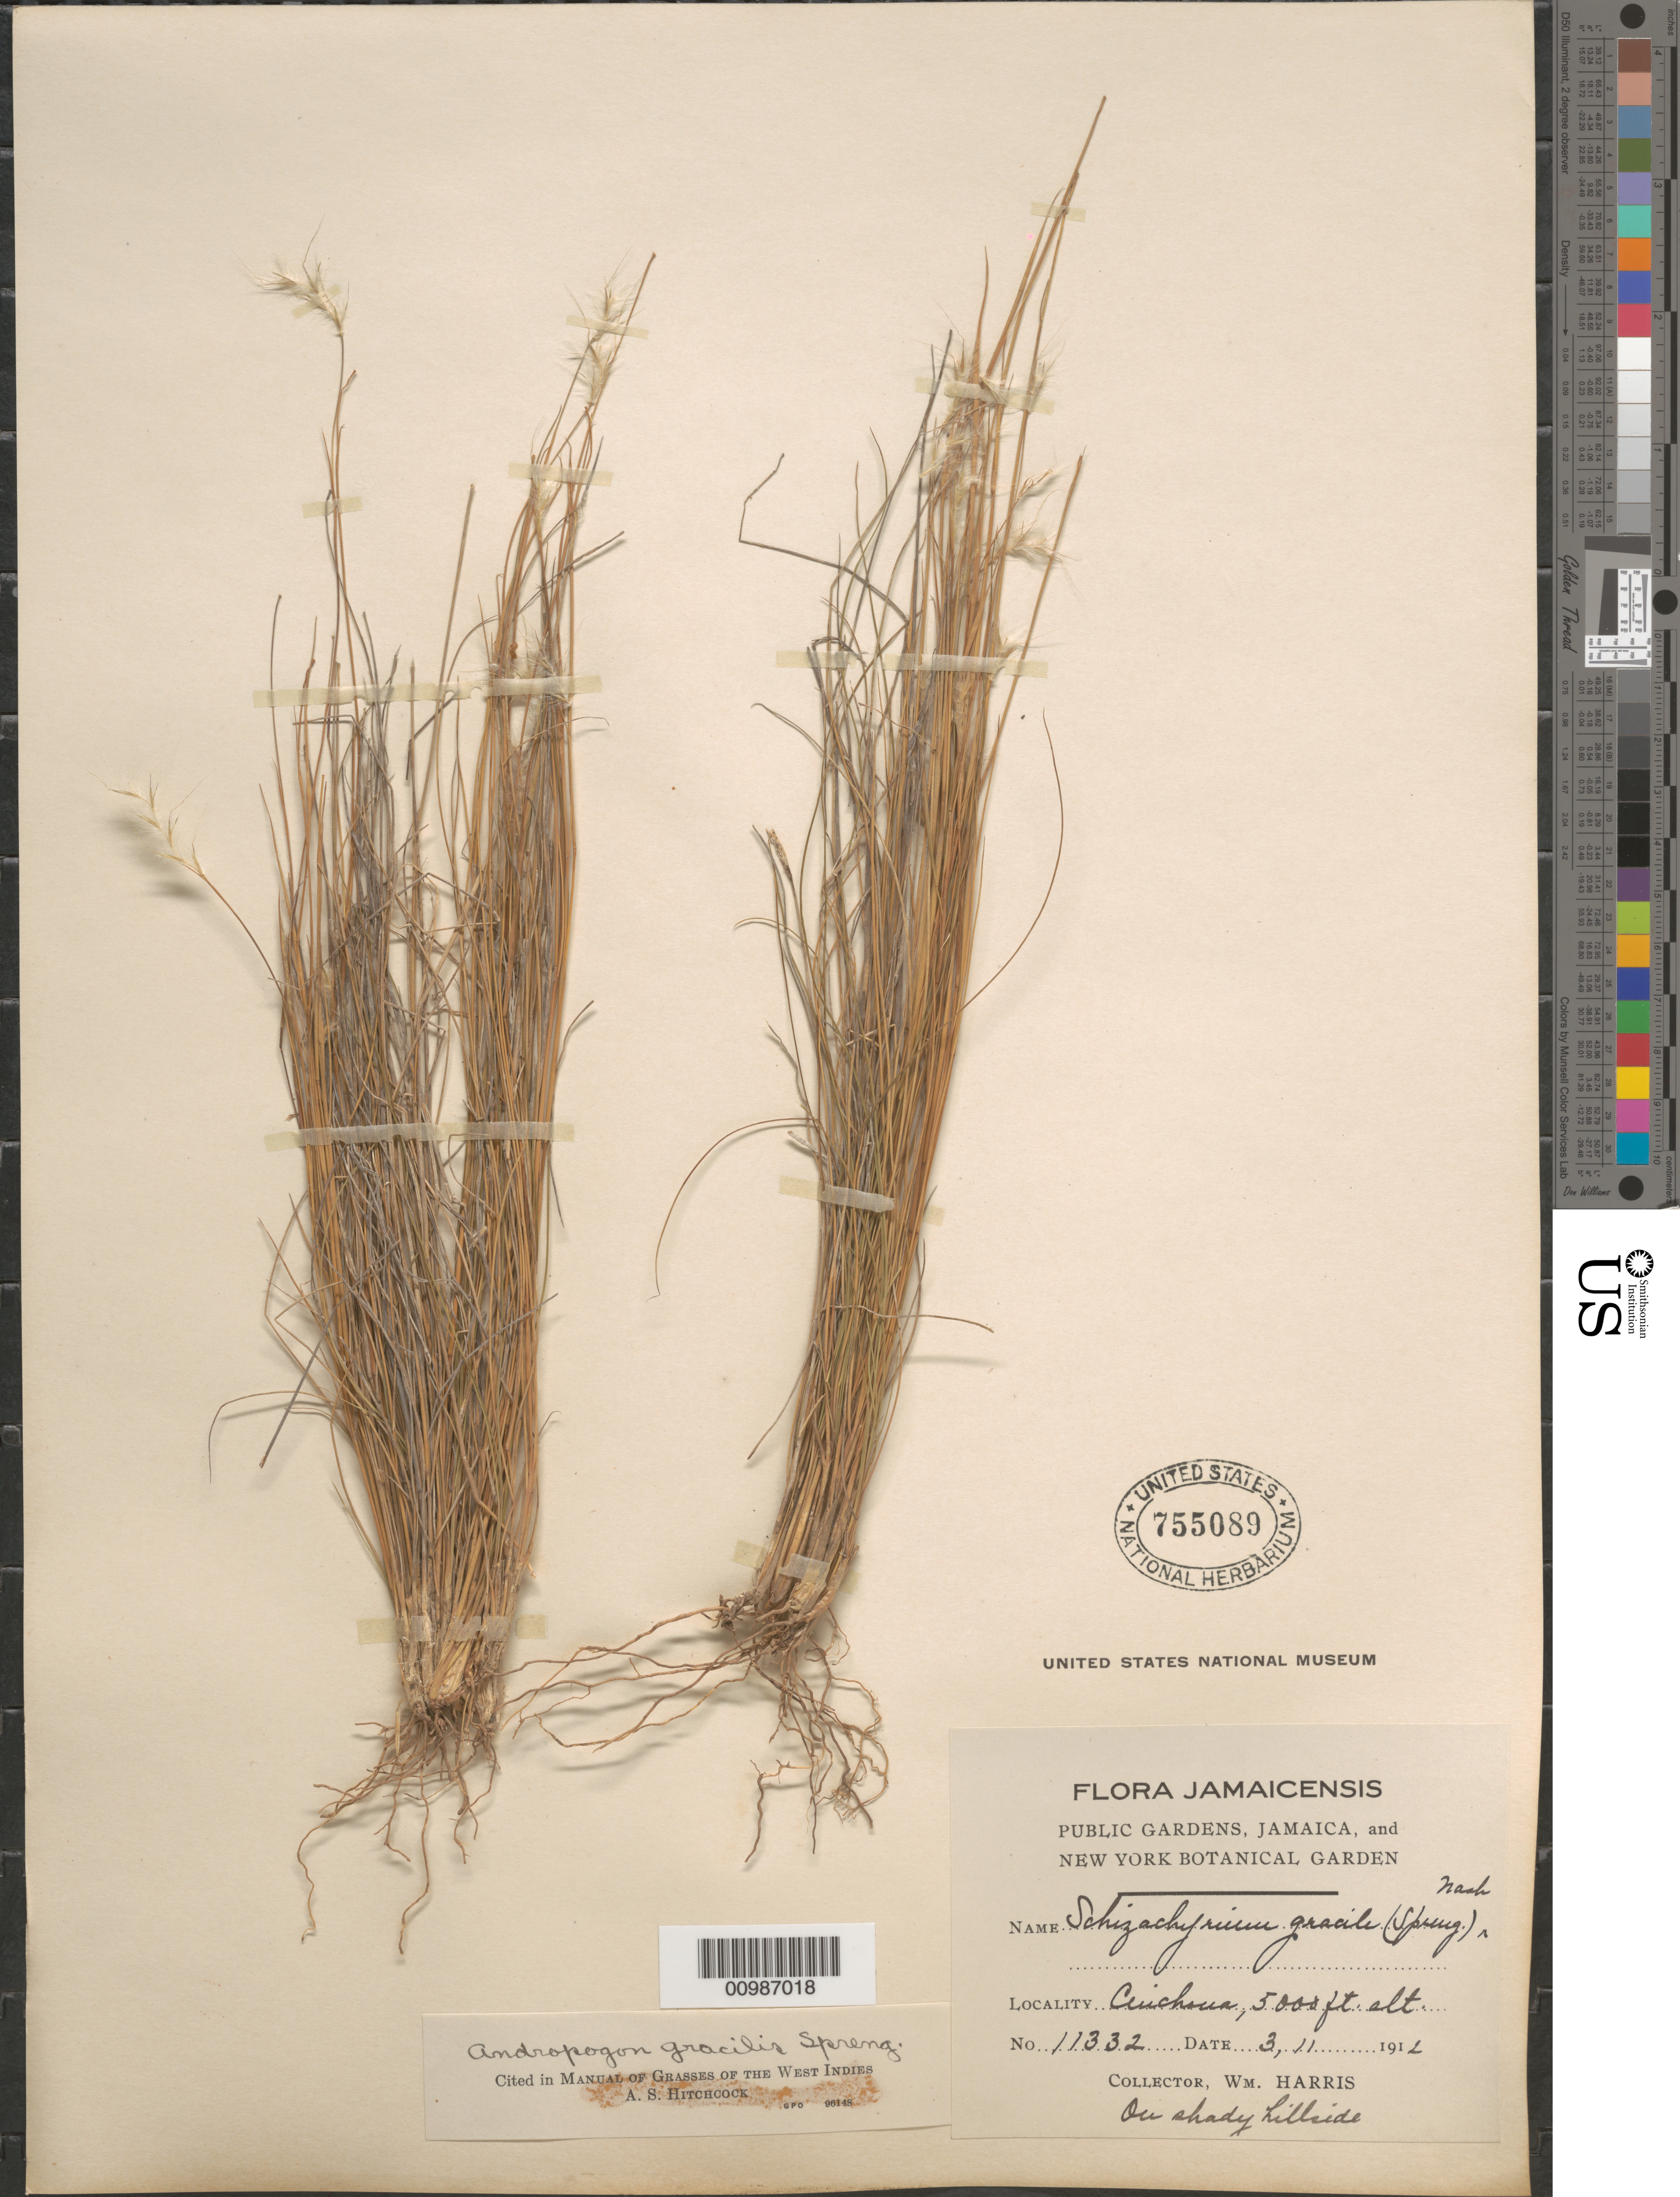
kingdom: Plantae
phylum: Tracheophyta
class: Liliopsida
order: Poales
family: Poaceae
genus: Andropogon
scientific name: Andropogon gracilis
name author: Spreng.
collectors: W. H. Harris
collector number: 11332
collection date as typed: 11 Mar 1912 or 03 Nov 1912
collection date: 1912-03-11 or 1912-11-03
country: Jamaica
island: Jamaica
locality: Cuichaua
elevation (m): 1524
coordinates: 0 N, 0 E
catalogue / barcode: US 755089